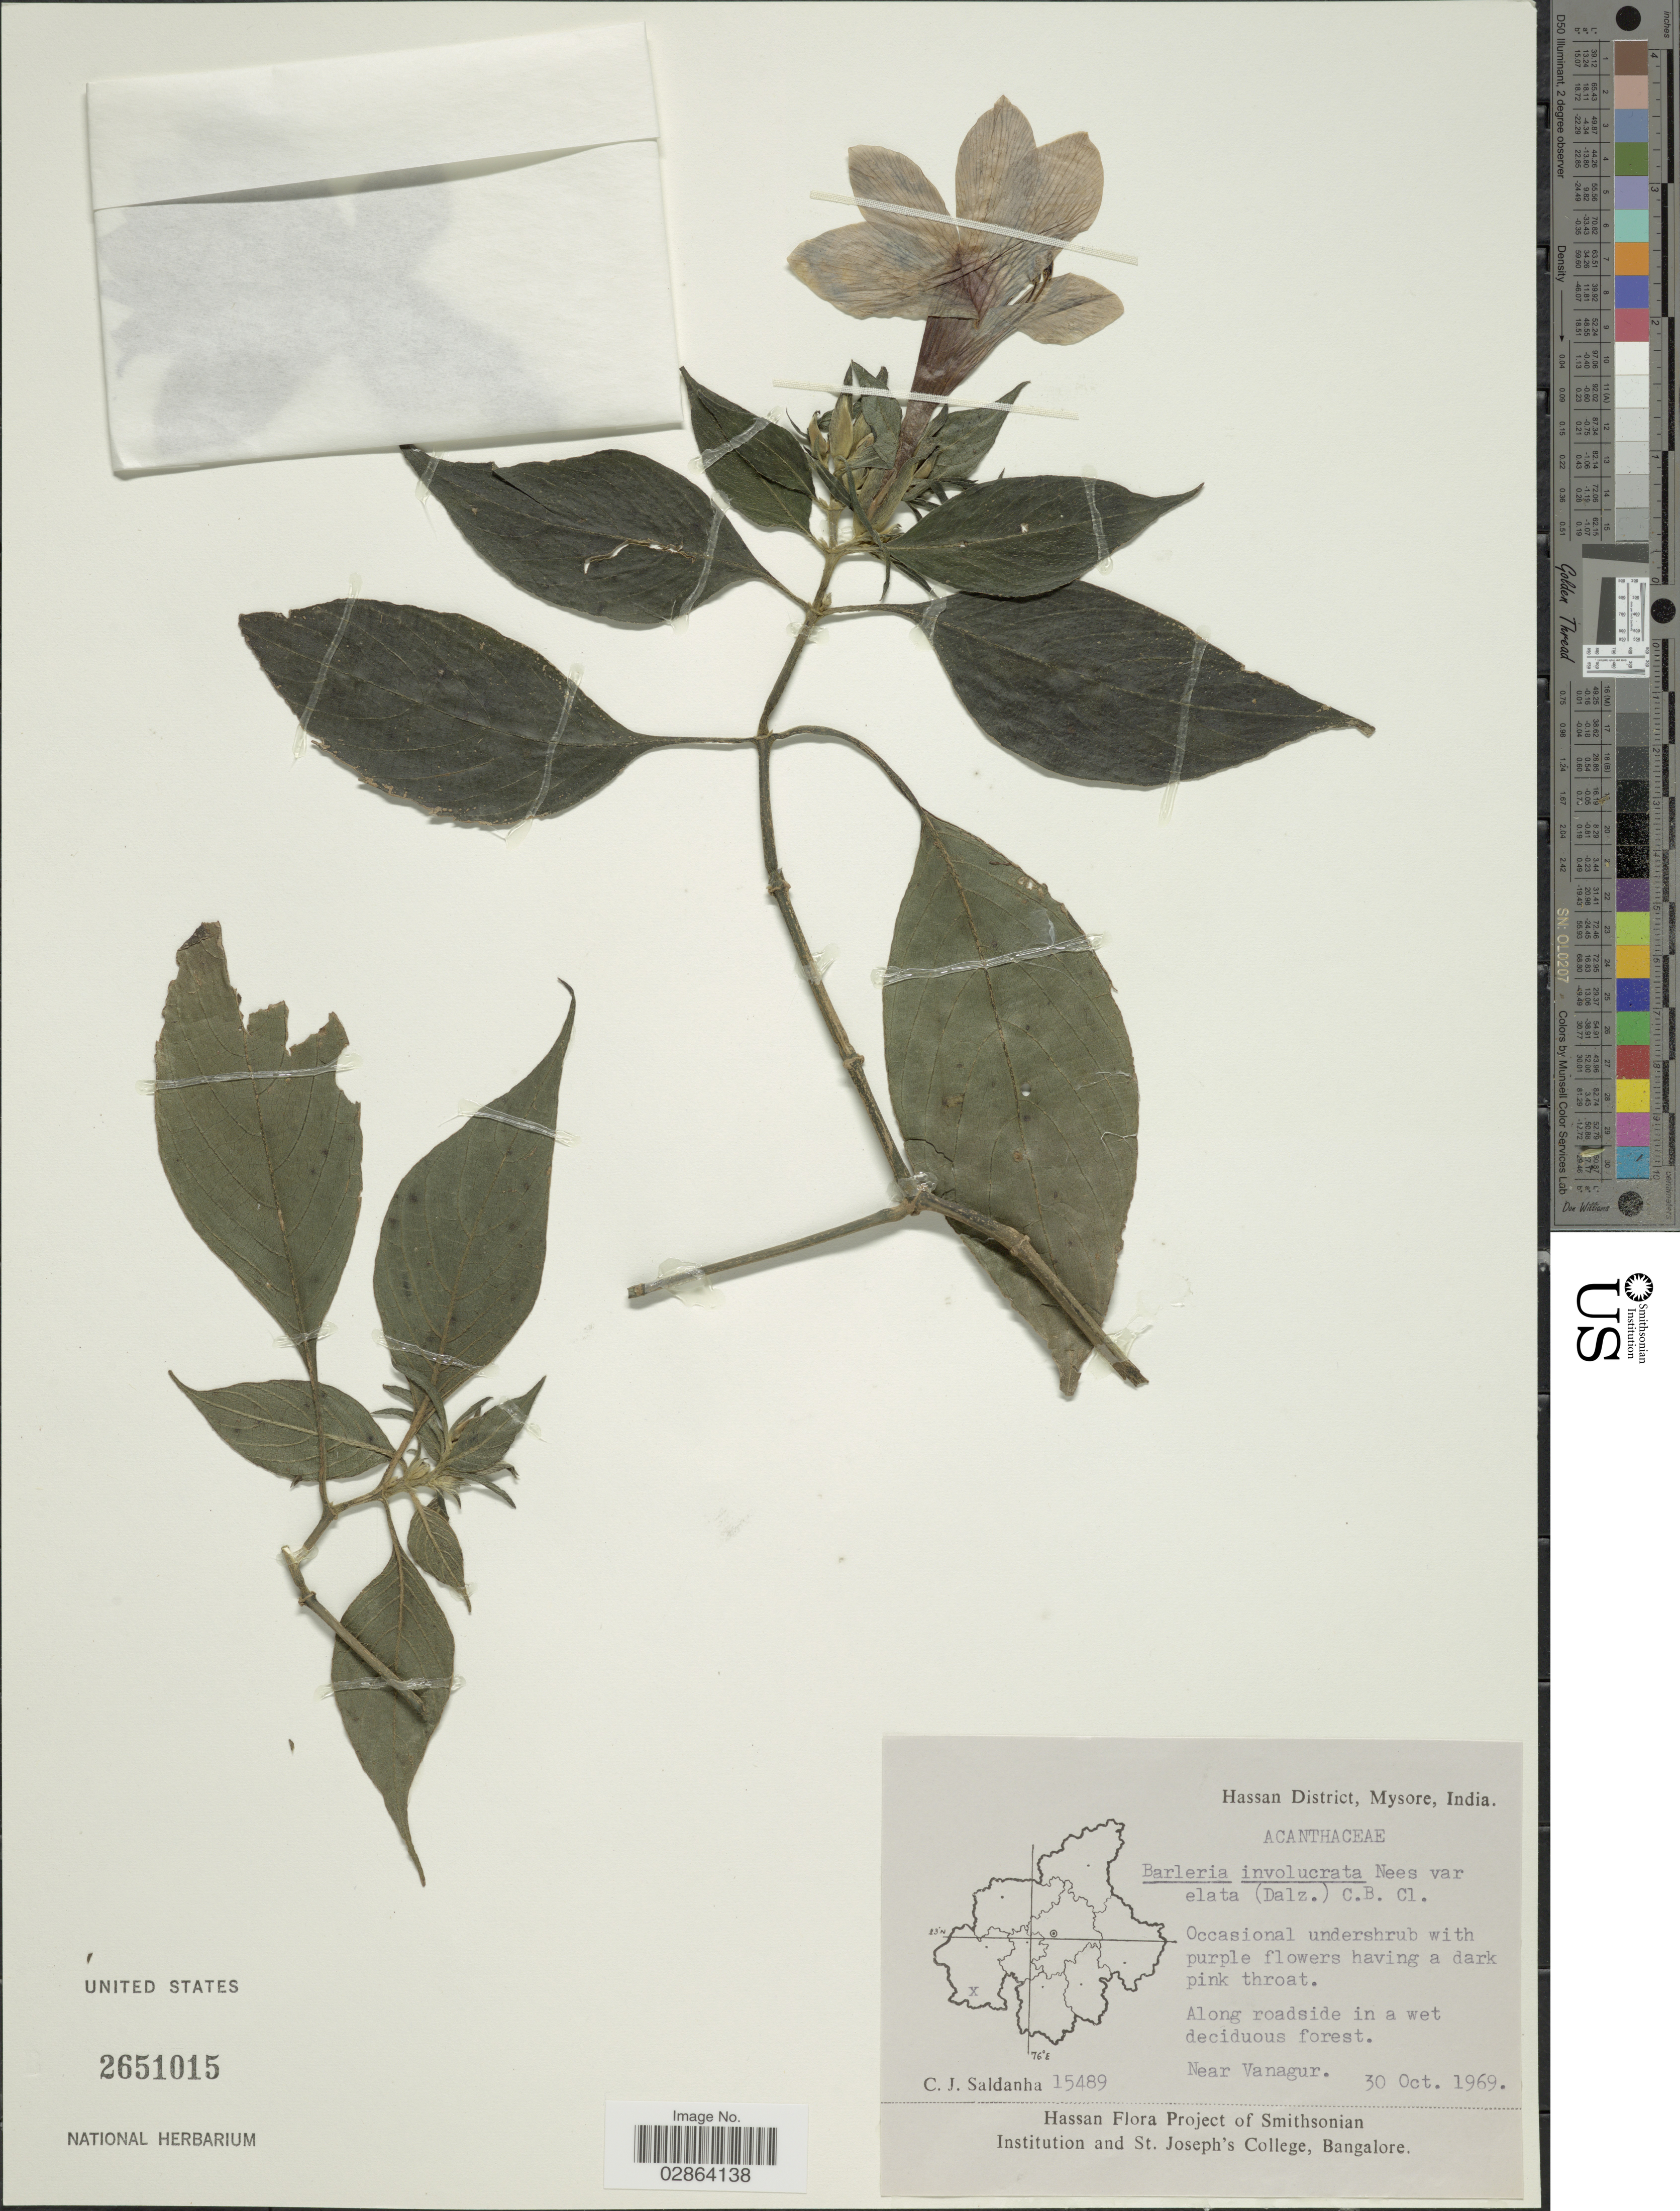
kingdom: Plantae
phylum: Tracheophyta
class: Magnoliopsida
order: Lamiales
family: Acanthaceae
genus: Barleria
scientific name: Barleria involucrata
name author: Nees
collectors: C. J. Saldanha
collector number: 15489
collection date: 1969-10-30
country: India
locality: Hassan District, Mysore, near Vanagur.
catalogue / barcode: US 2651015